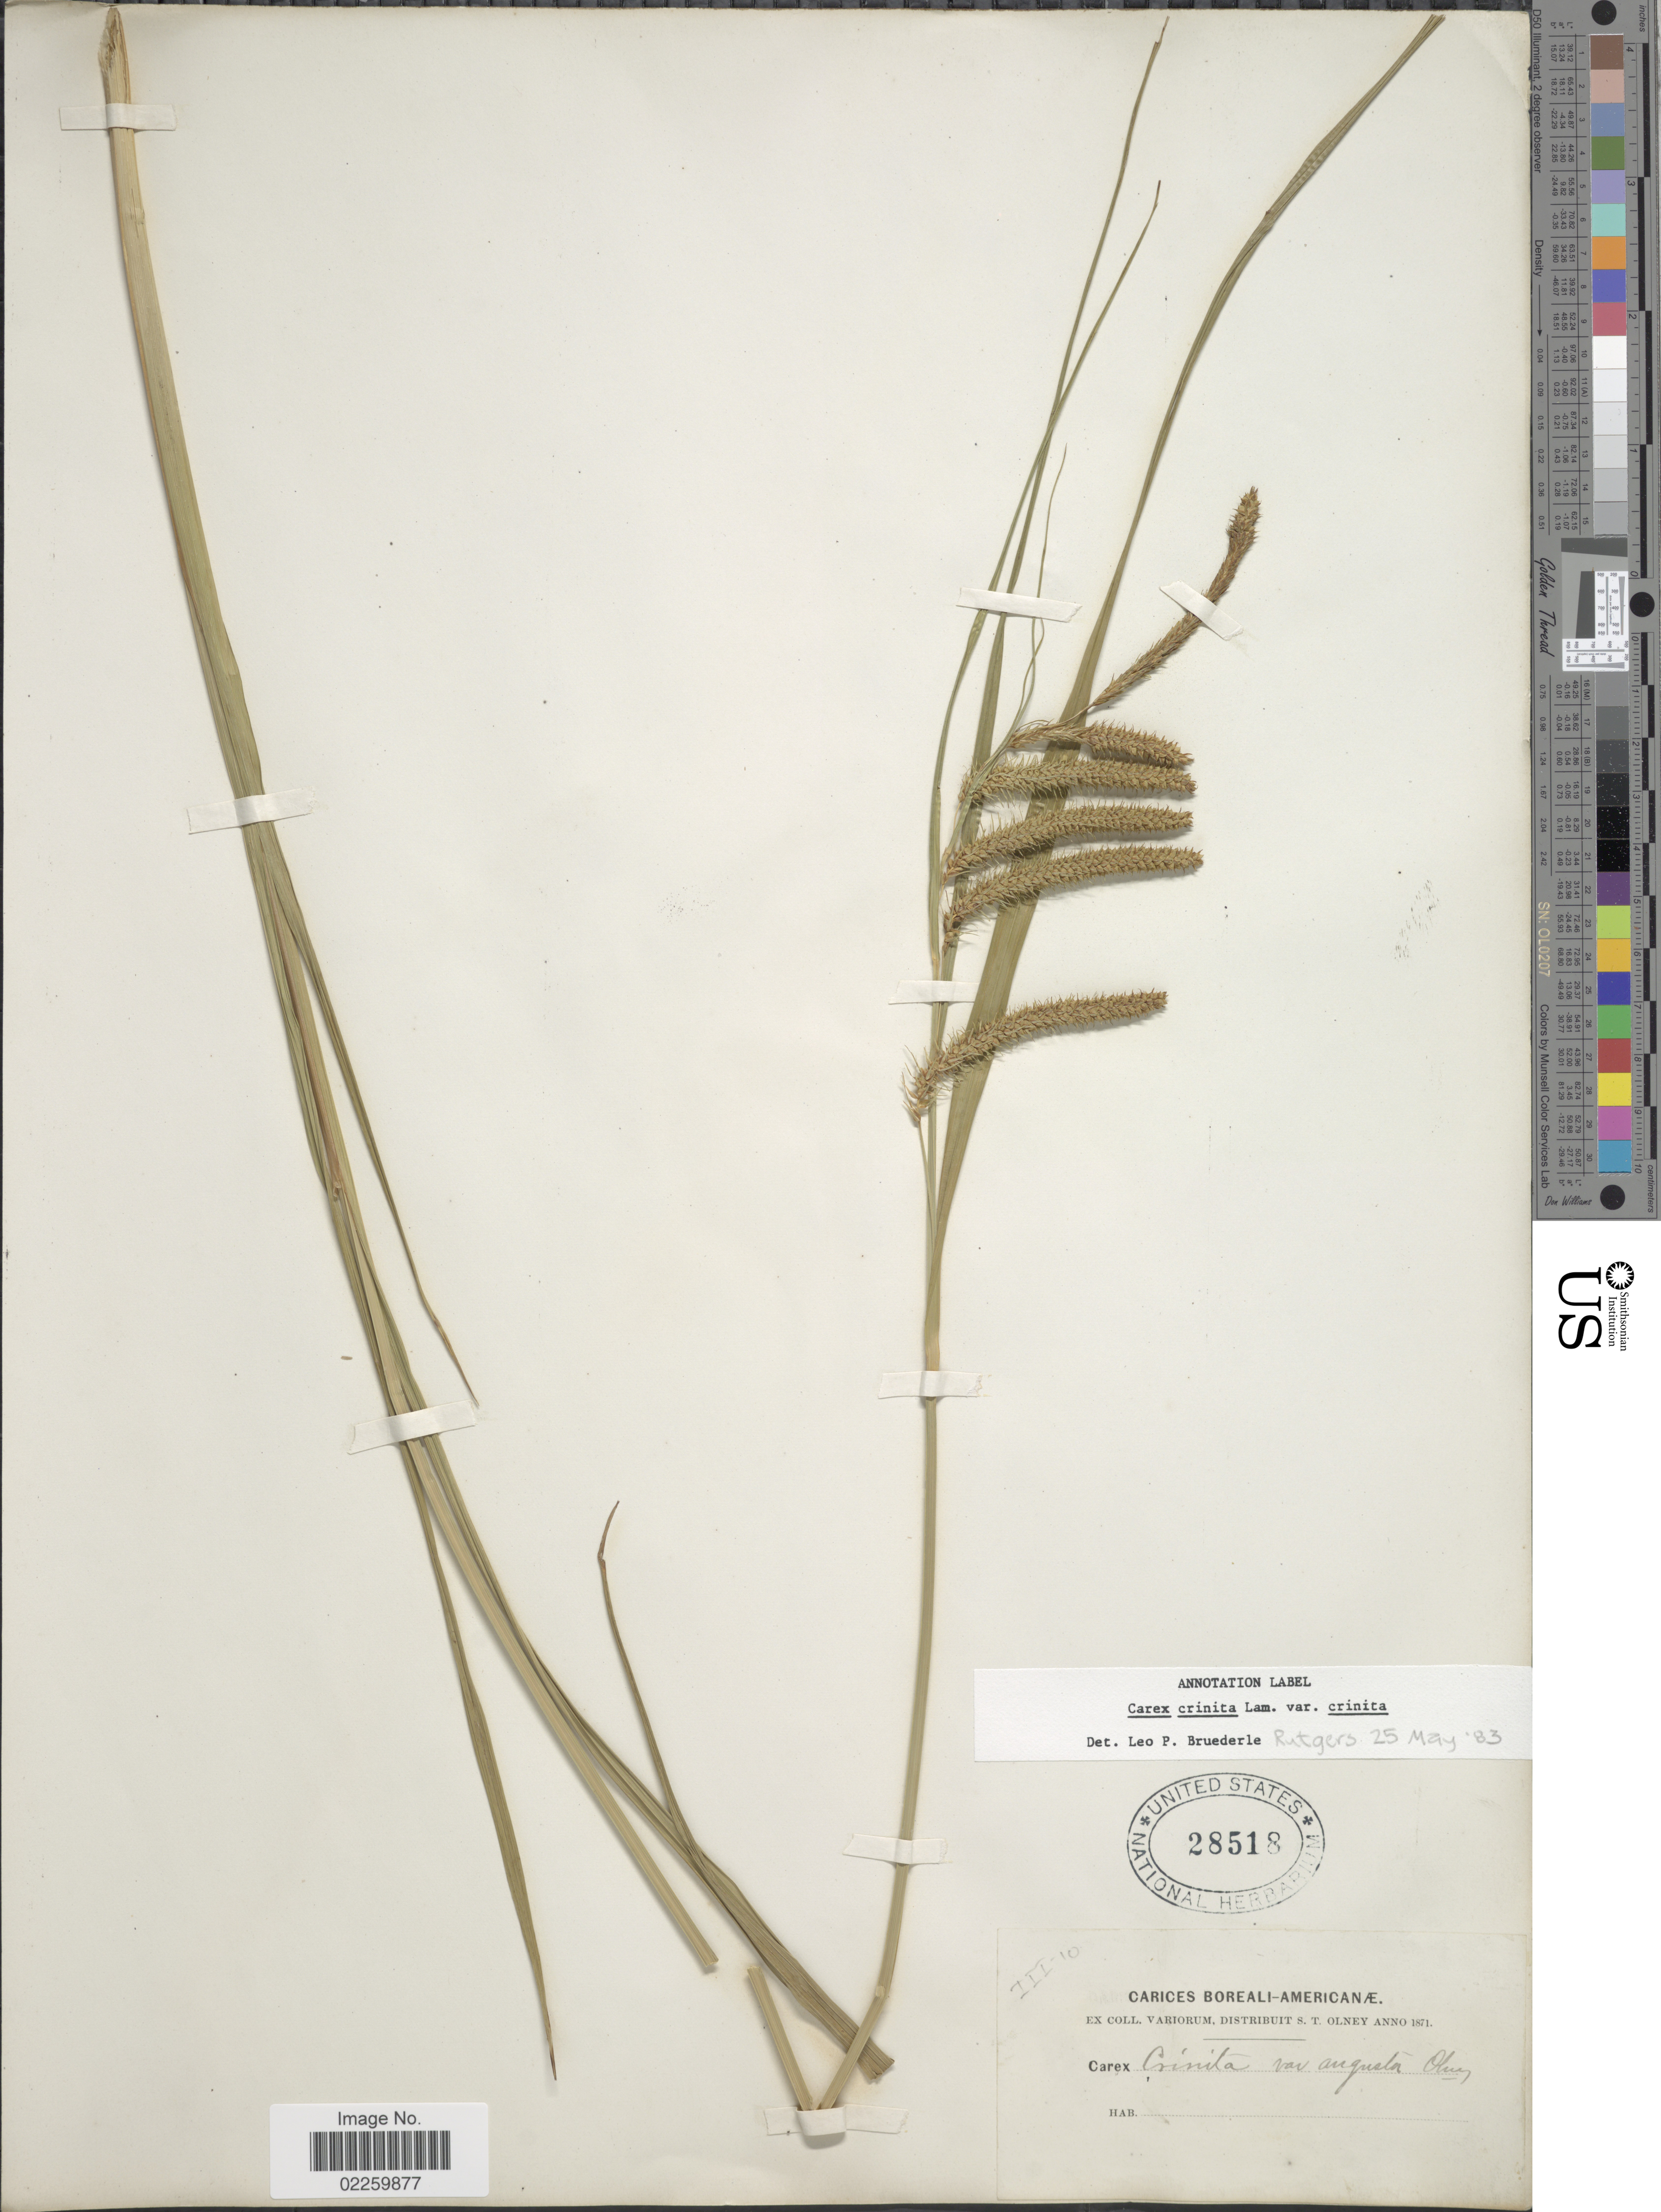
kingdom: Plantae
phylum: Tracheophyta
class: Liliopsida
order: Poales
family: Cyperaceae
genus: Carex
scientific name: Carex crinita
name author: Lam.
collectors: S. Olney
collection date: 1871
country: United States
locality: Boreali-Americanae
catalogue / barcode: US 28518